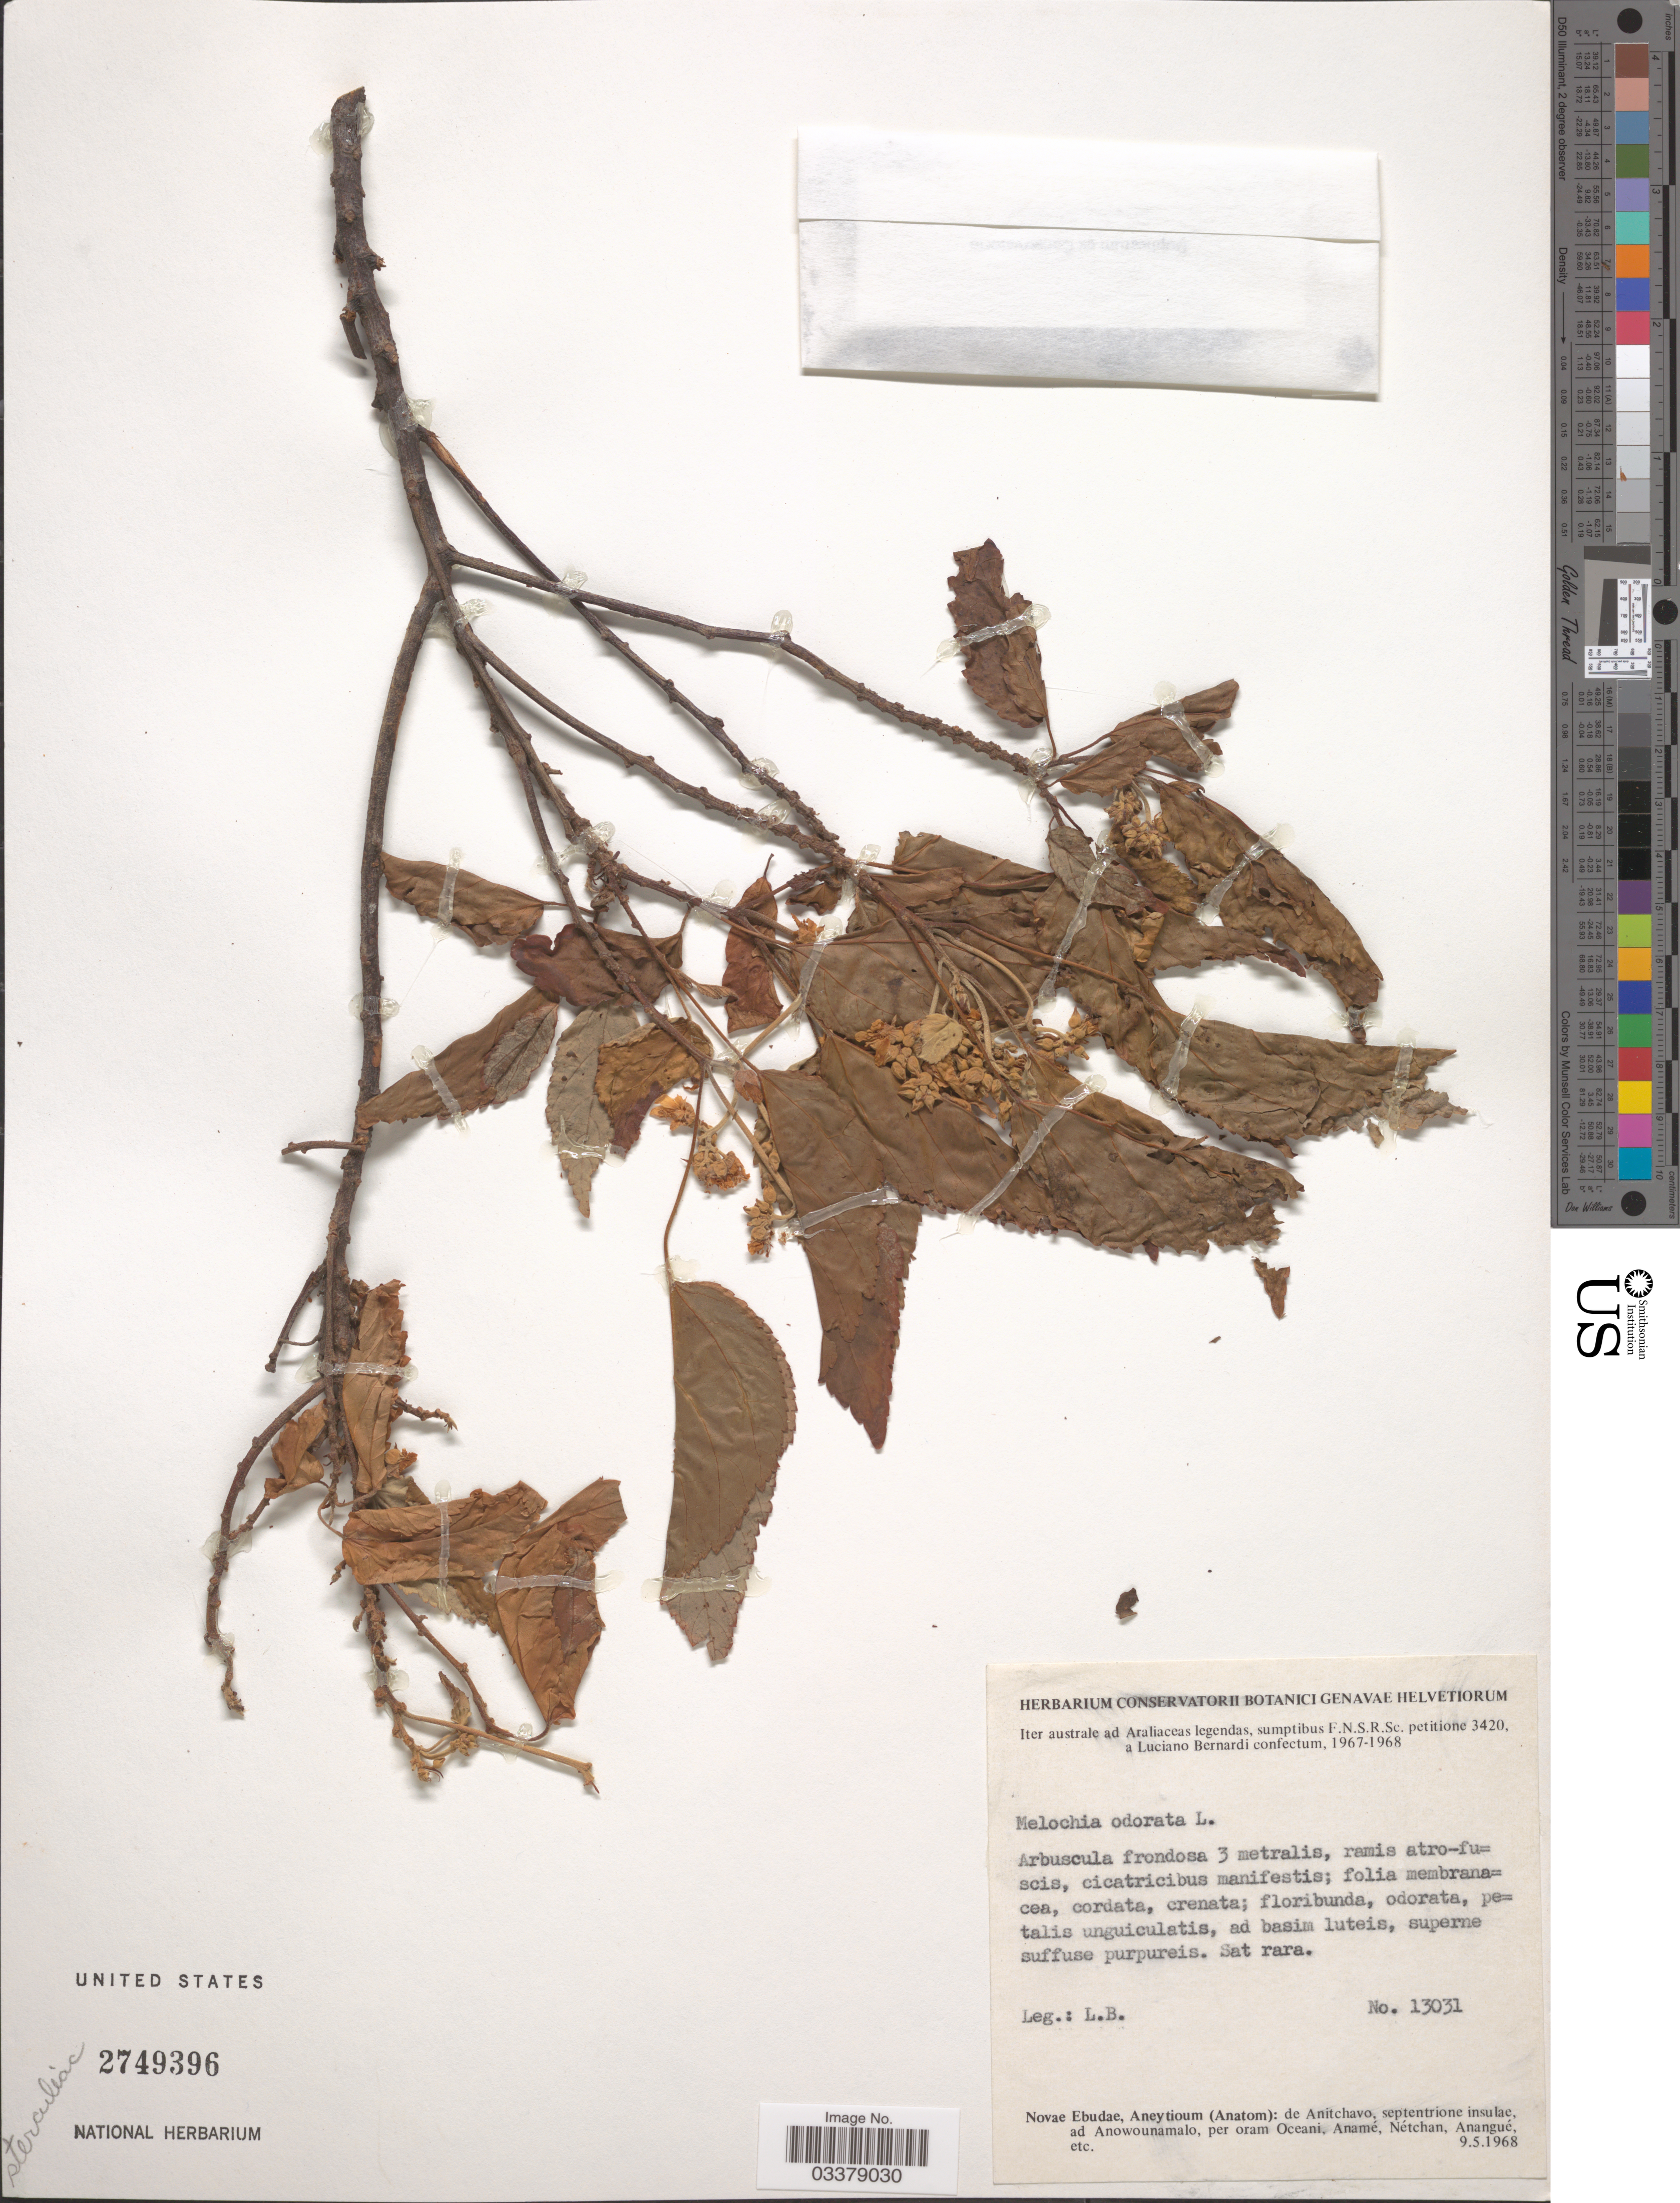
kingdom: Plantae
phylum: Tracheophyta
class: Magnoliopsida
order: Malvales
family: Malvaceae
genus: Melochia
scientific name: Melochia odorata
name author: L. f.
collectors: L. Bernardi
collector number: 13031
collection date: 1968-05-09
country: Vanuatu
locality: Novae Ebudae, Aneytioum (Anatom): de Anitchavo, septentrione insulae, ad Anowounamalo, per oram Oceani, Anamé, Nétchan, Anangué, etc.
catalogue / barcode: US 2749396